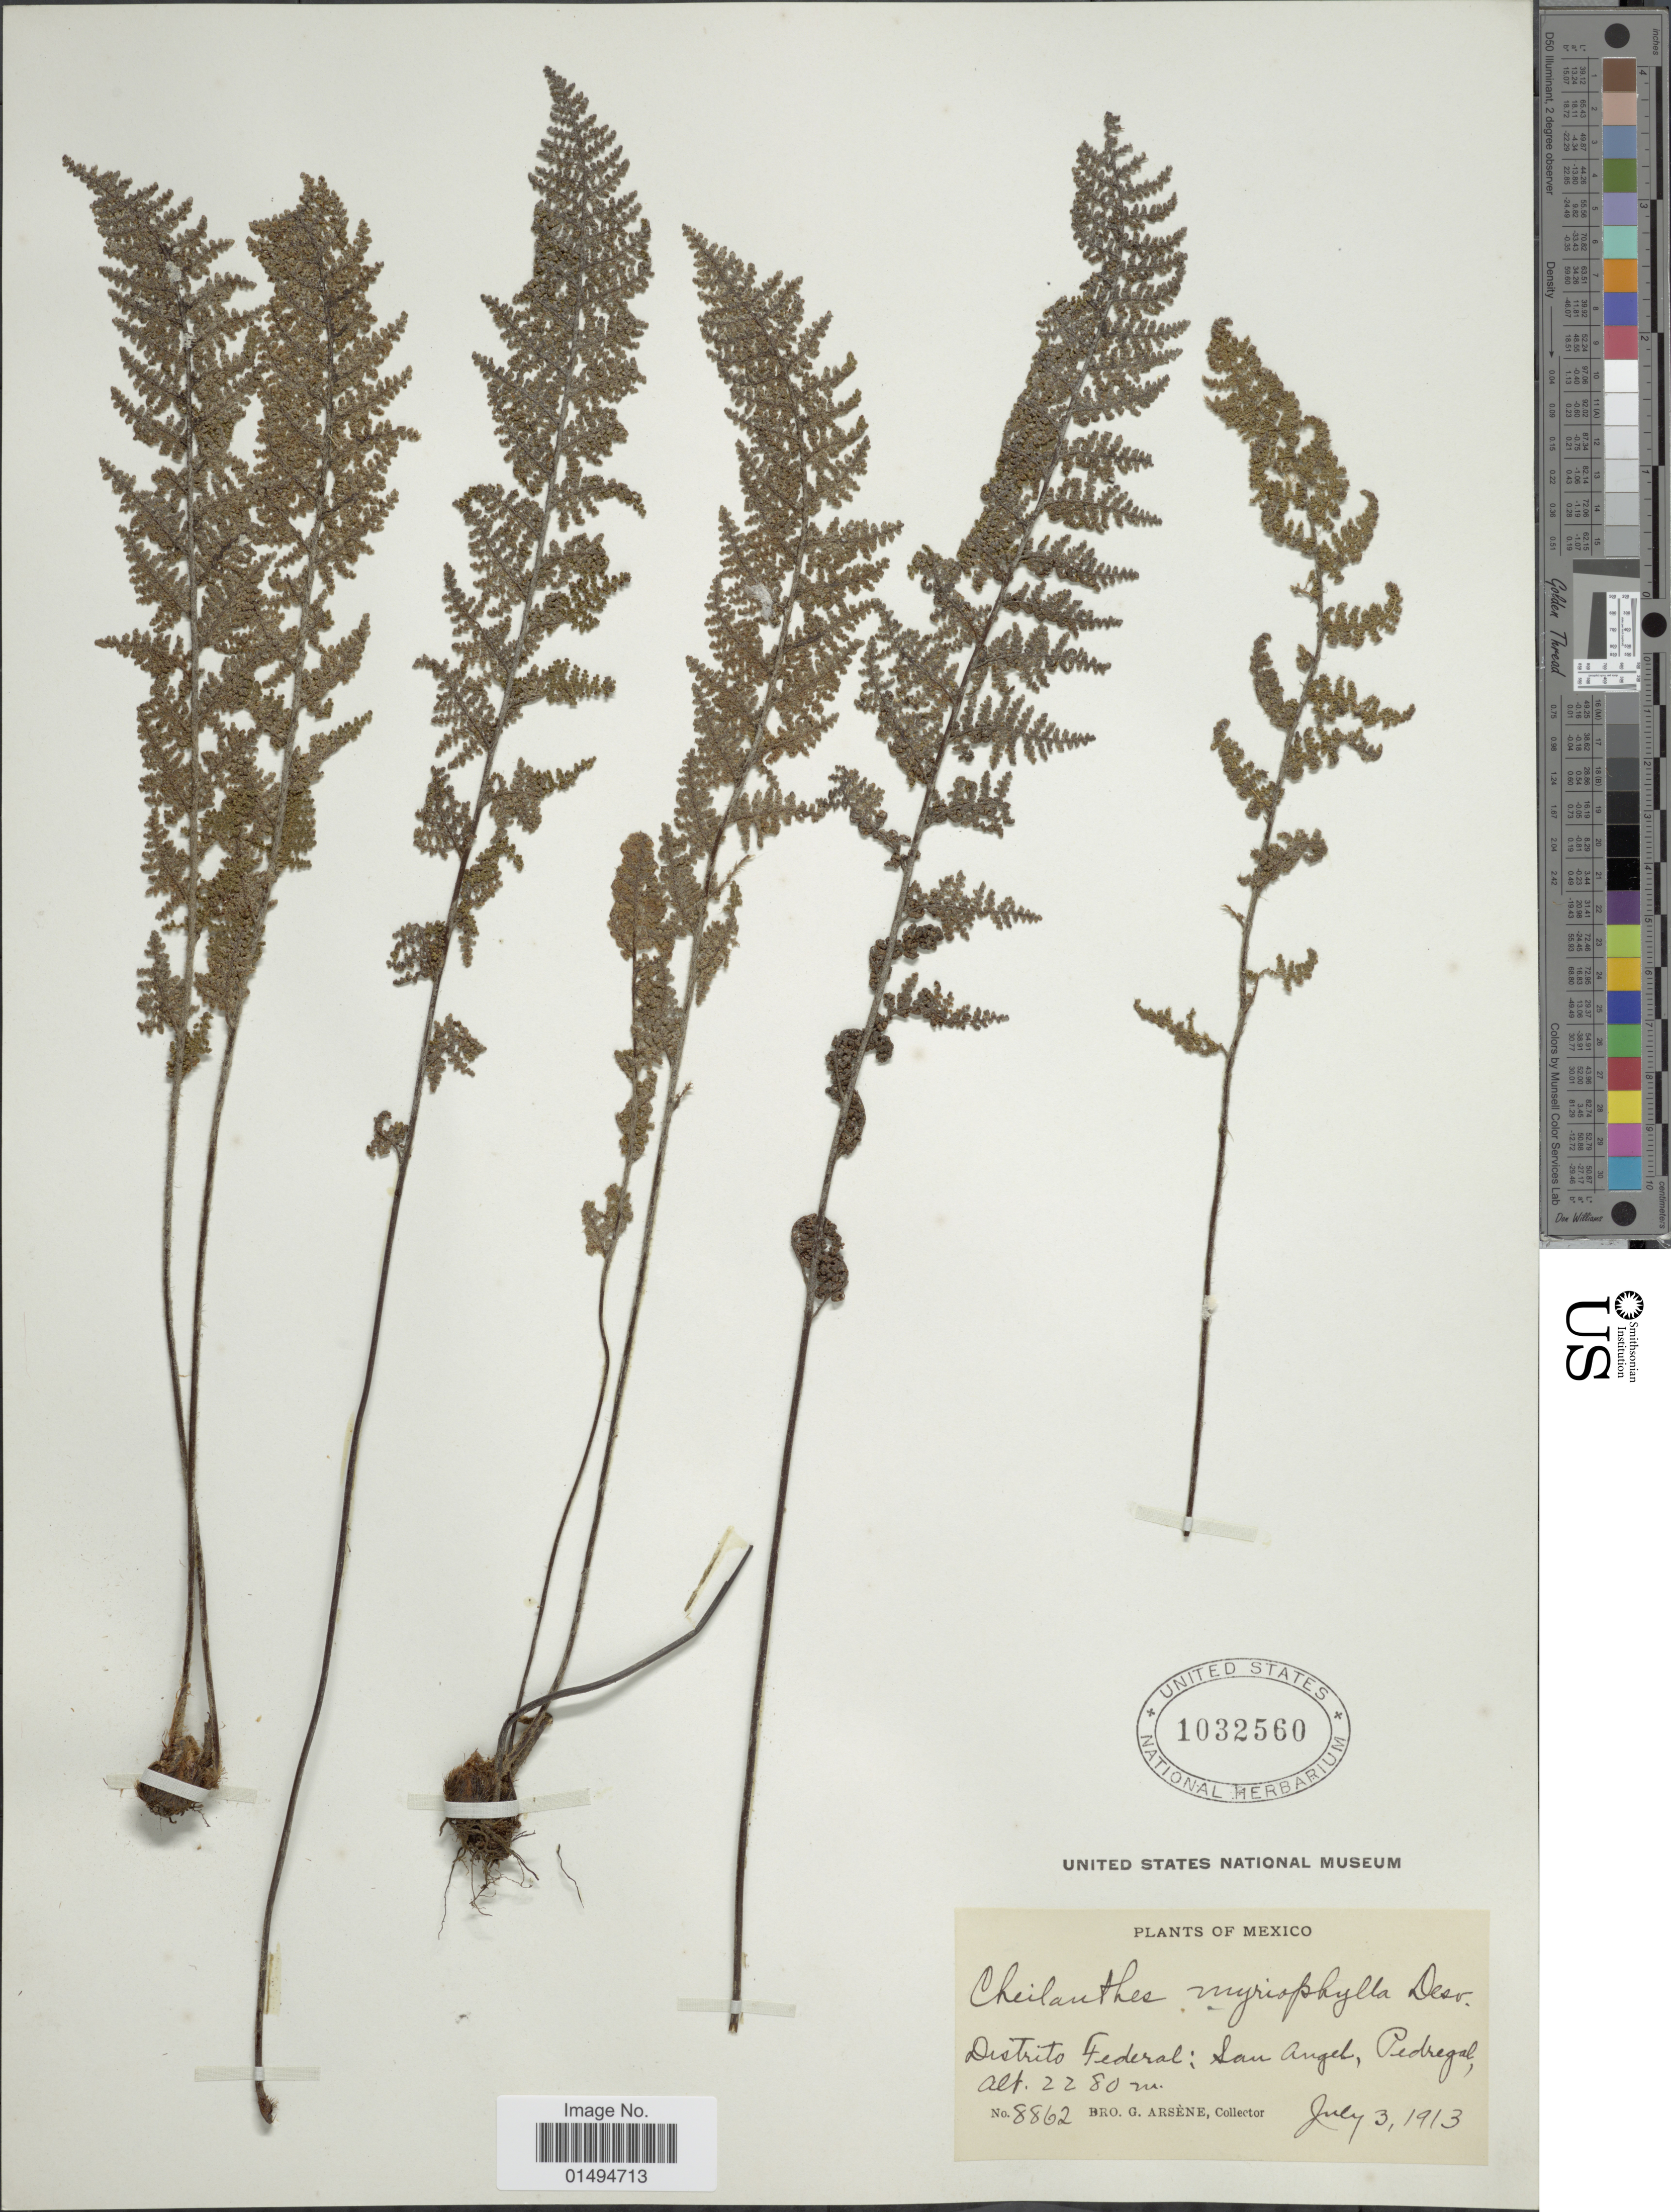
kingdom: Plantae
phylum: Tracheophyta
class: Polypodiopsida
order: Polypodiales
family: Pteridaceae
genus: Myriopteris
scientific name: Myriopteris myriophylla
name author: (Desv.) J. Sm.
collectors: Bro. G. Arsène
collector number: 8862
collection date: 1913-07-03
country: Mexico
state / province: Distrito Federal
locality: San Angel, Pedregal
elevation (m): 2280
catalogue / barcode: US 1032560